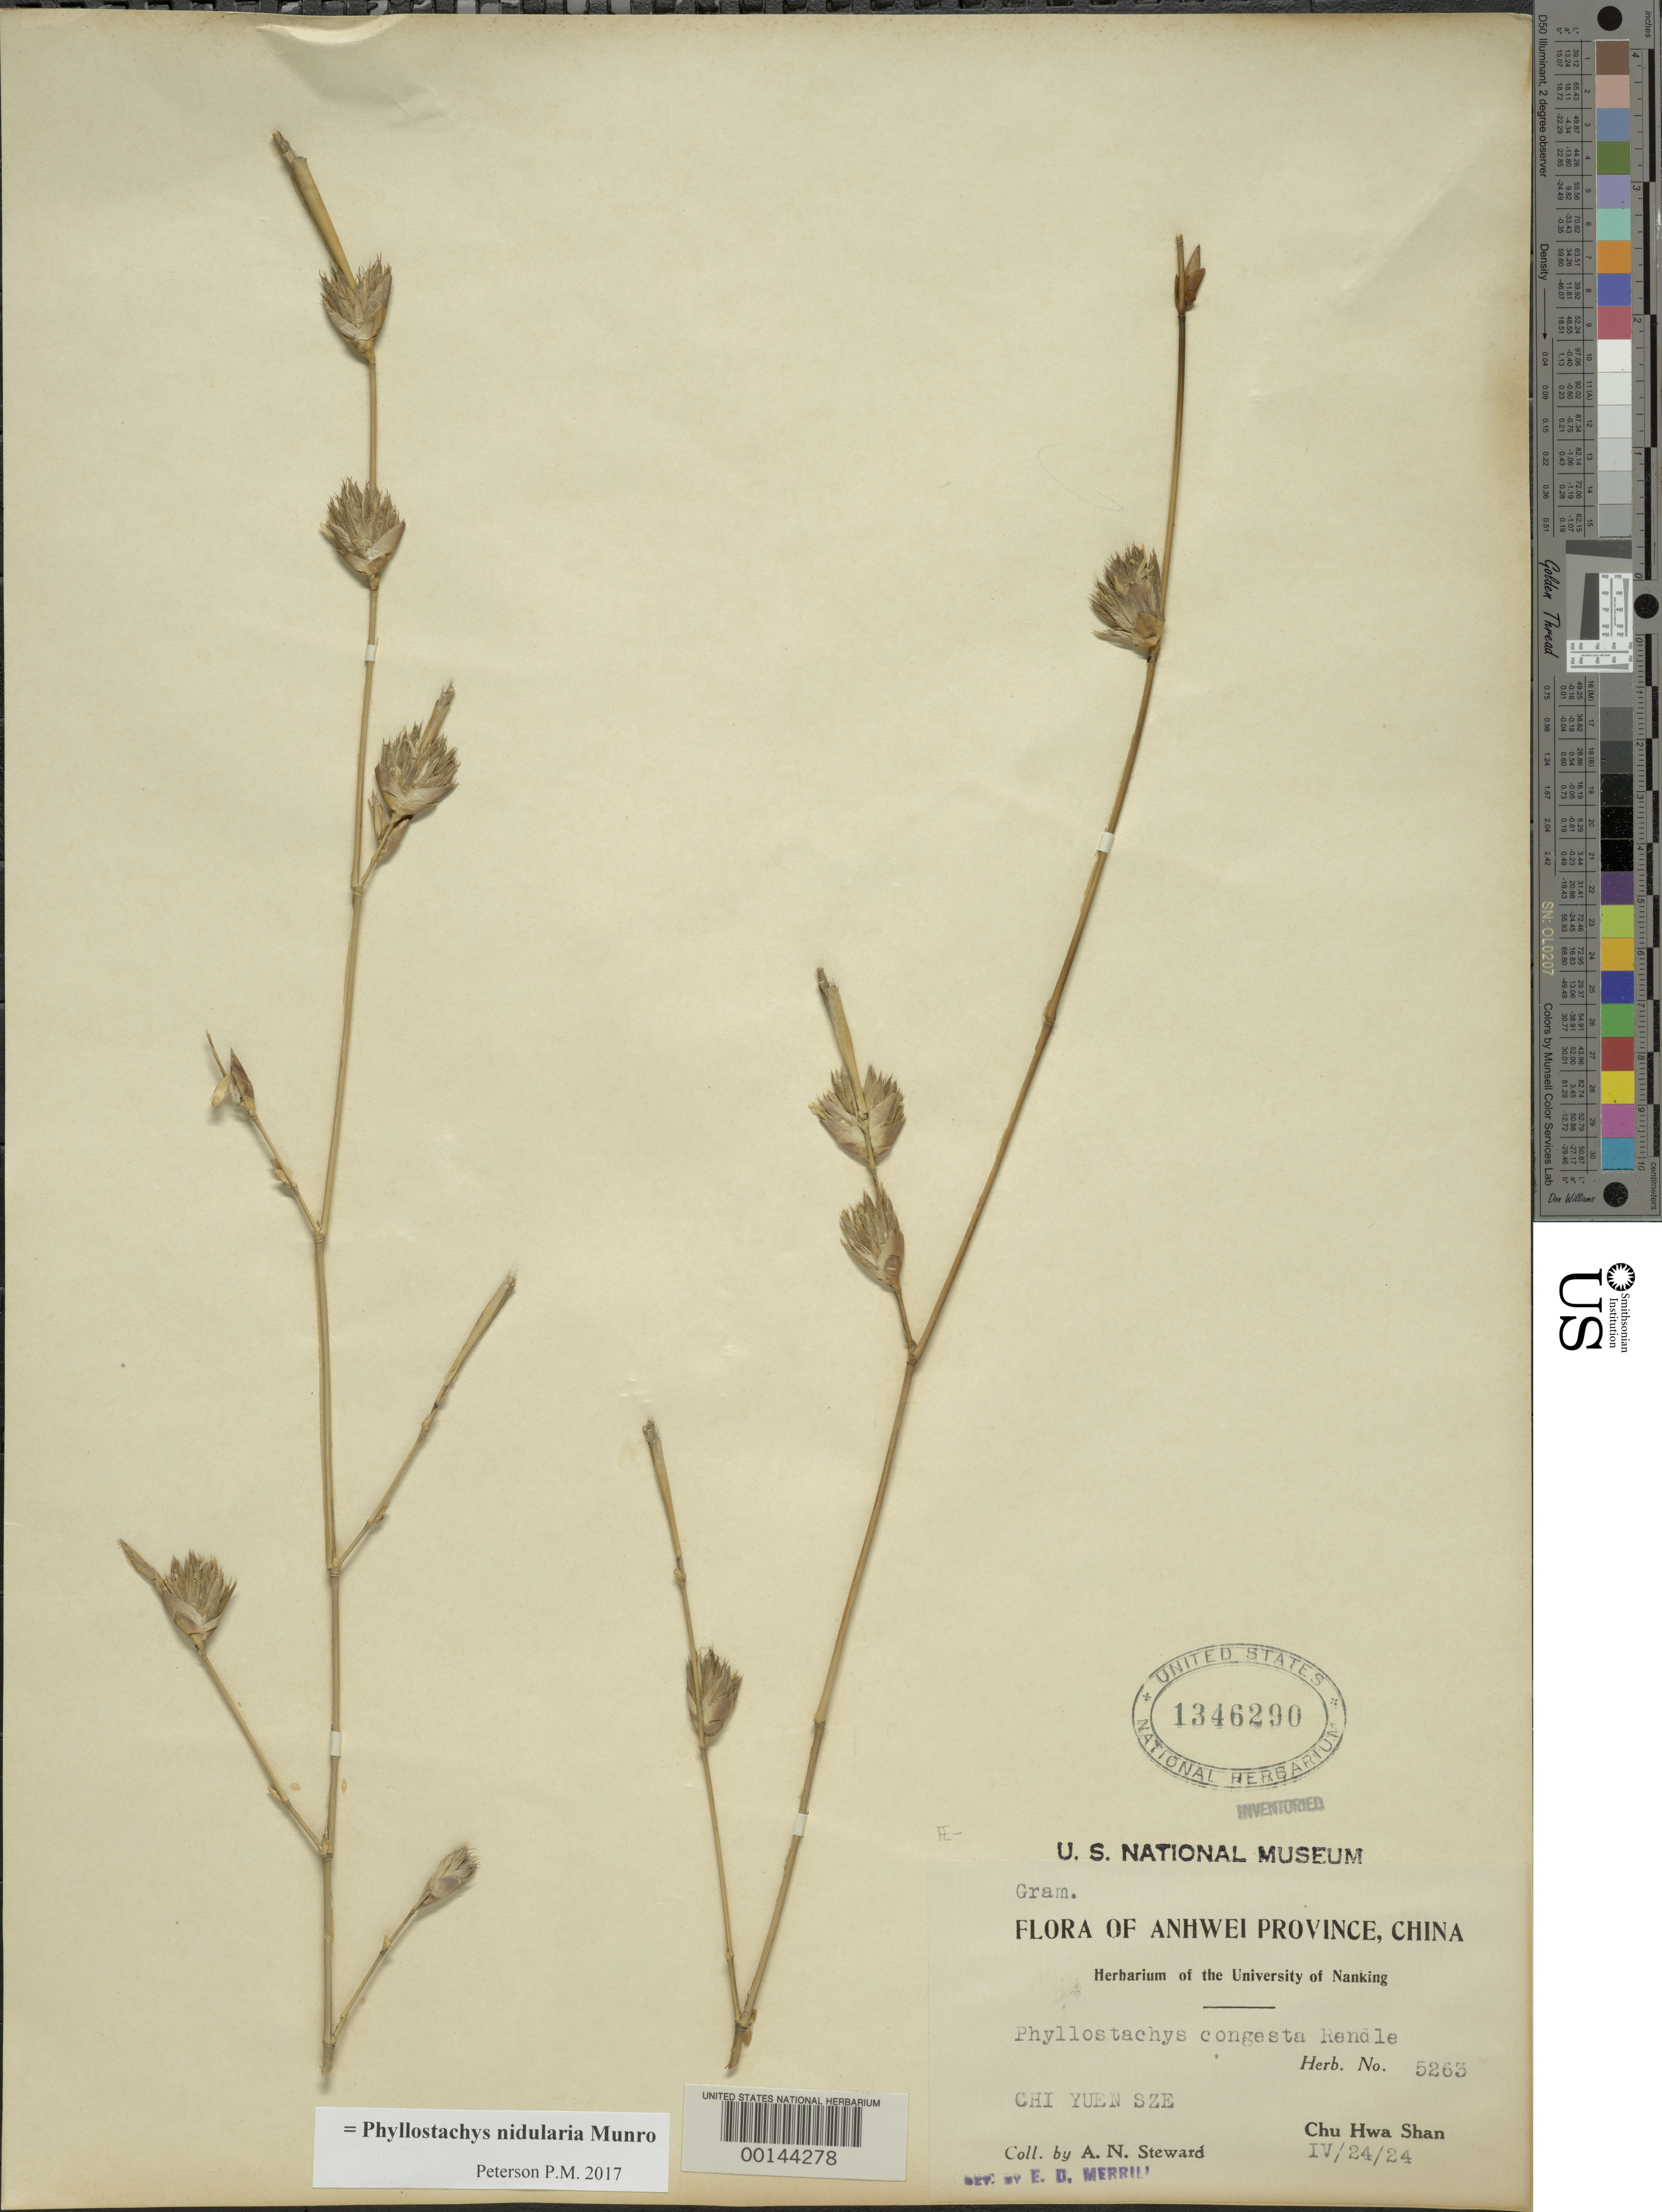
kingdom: Plantae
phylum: Tracheophyta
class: Liliopsida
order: Poales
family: Poaceae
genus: Phyllostachys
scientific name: Phyllostachys nidularia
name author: Munro ex Fenzi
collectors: A. N. Steward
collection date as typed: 24 Apr 1924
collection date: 1924-04-24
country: China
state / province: Anhui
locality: Chu hwa shau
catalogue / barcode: US 1346290